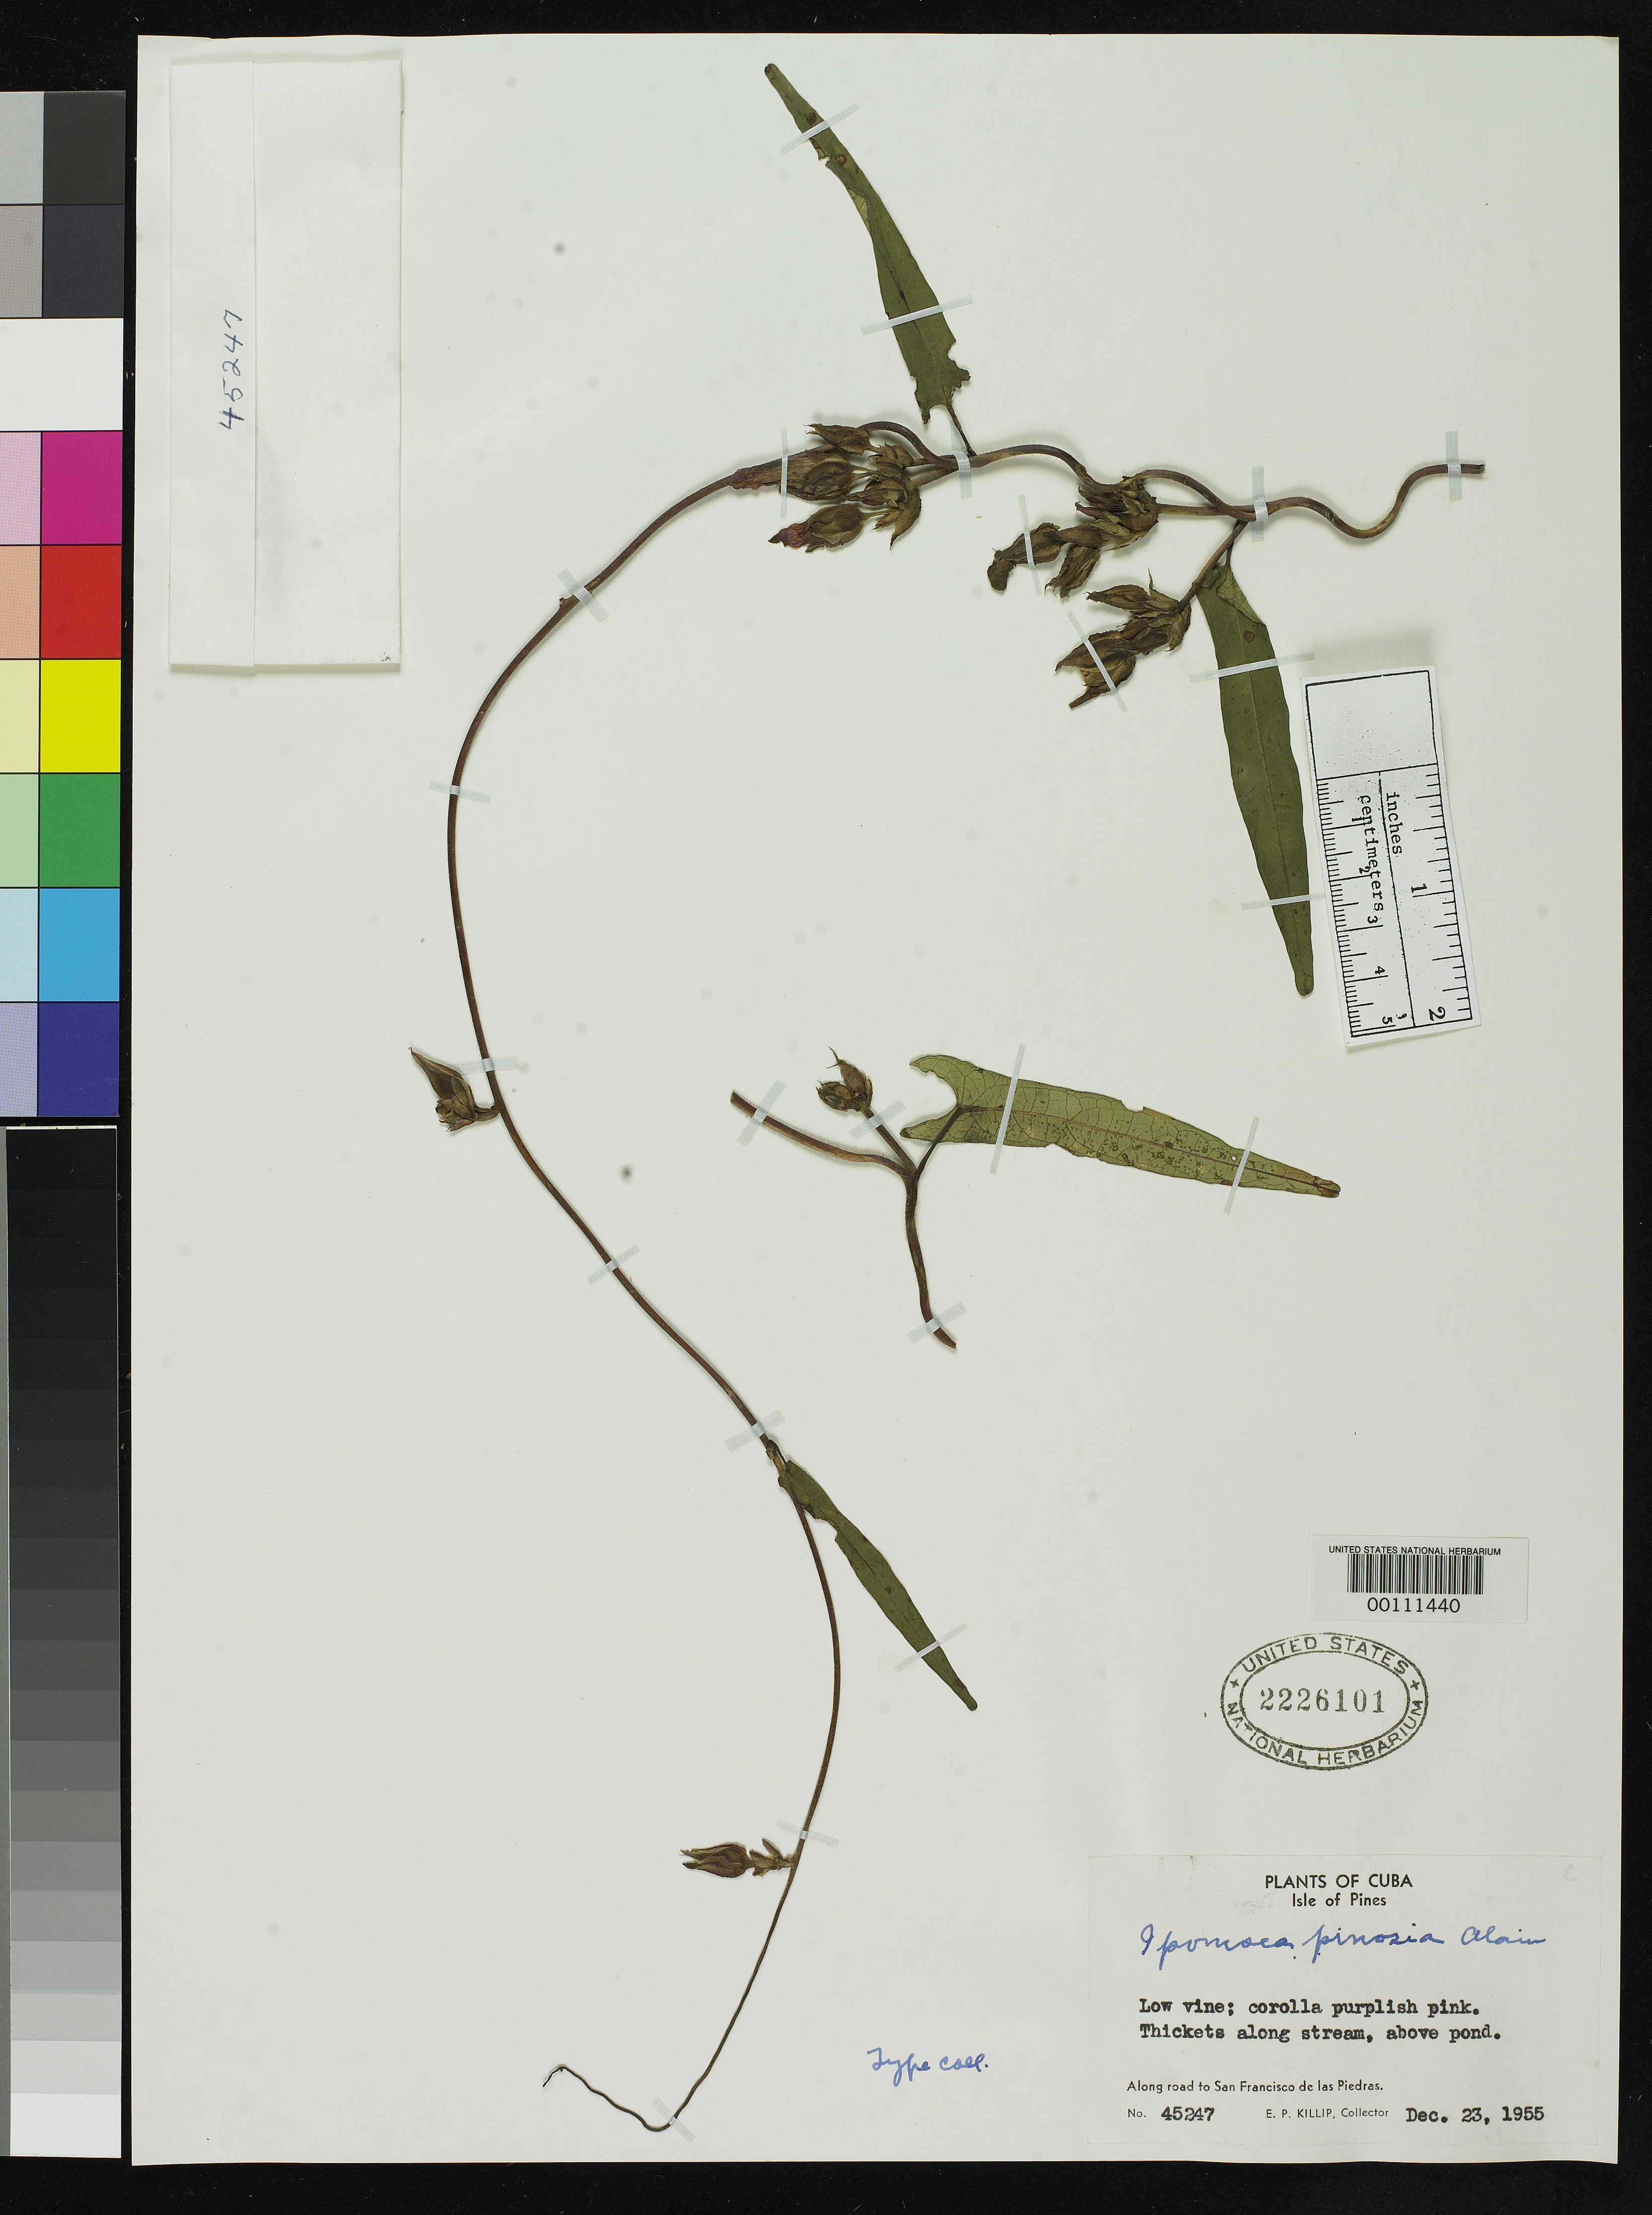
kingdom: Plantae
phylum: Tracheophyta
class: Magnoliopsida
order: Solanales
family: Convolvulaceae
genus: Ipomoea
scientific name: Ipomoea pinosia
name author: Alain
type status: Type Collection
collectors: E. P. Killip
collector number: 45247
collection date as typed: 23 Dec 1955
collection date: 1955-12-23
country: Cuba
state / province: Isla de La Juventud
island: Isla de La Juventud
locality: San Francisco de Las Piedra.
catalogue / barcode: US 2226101